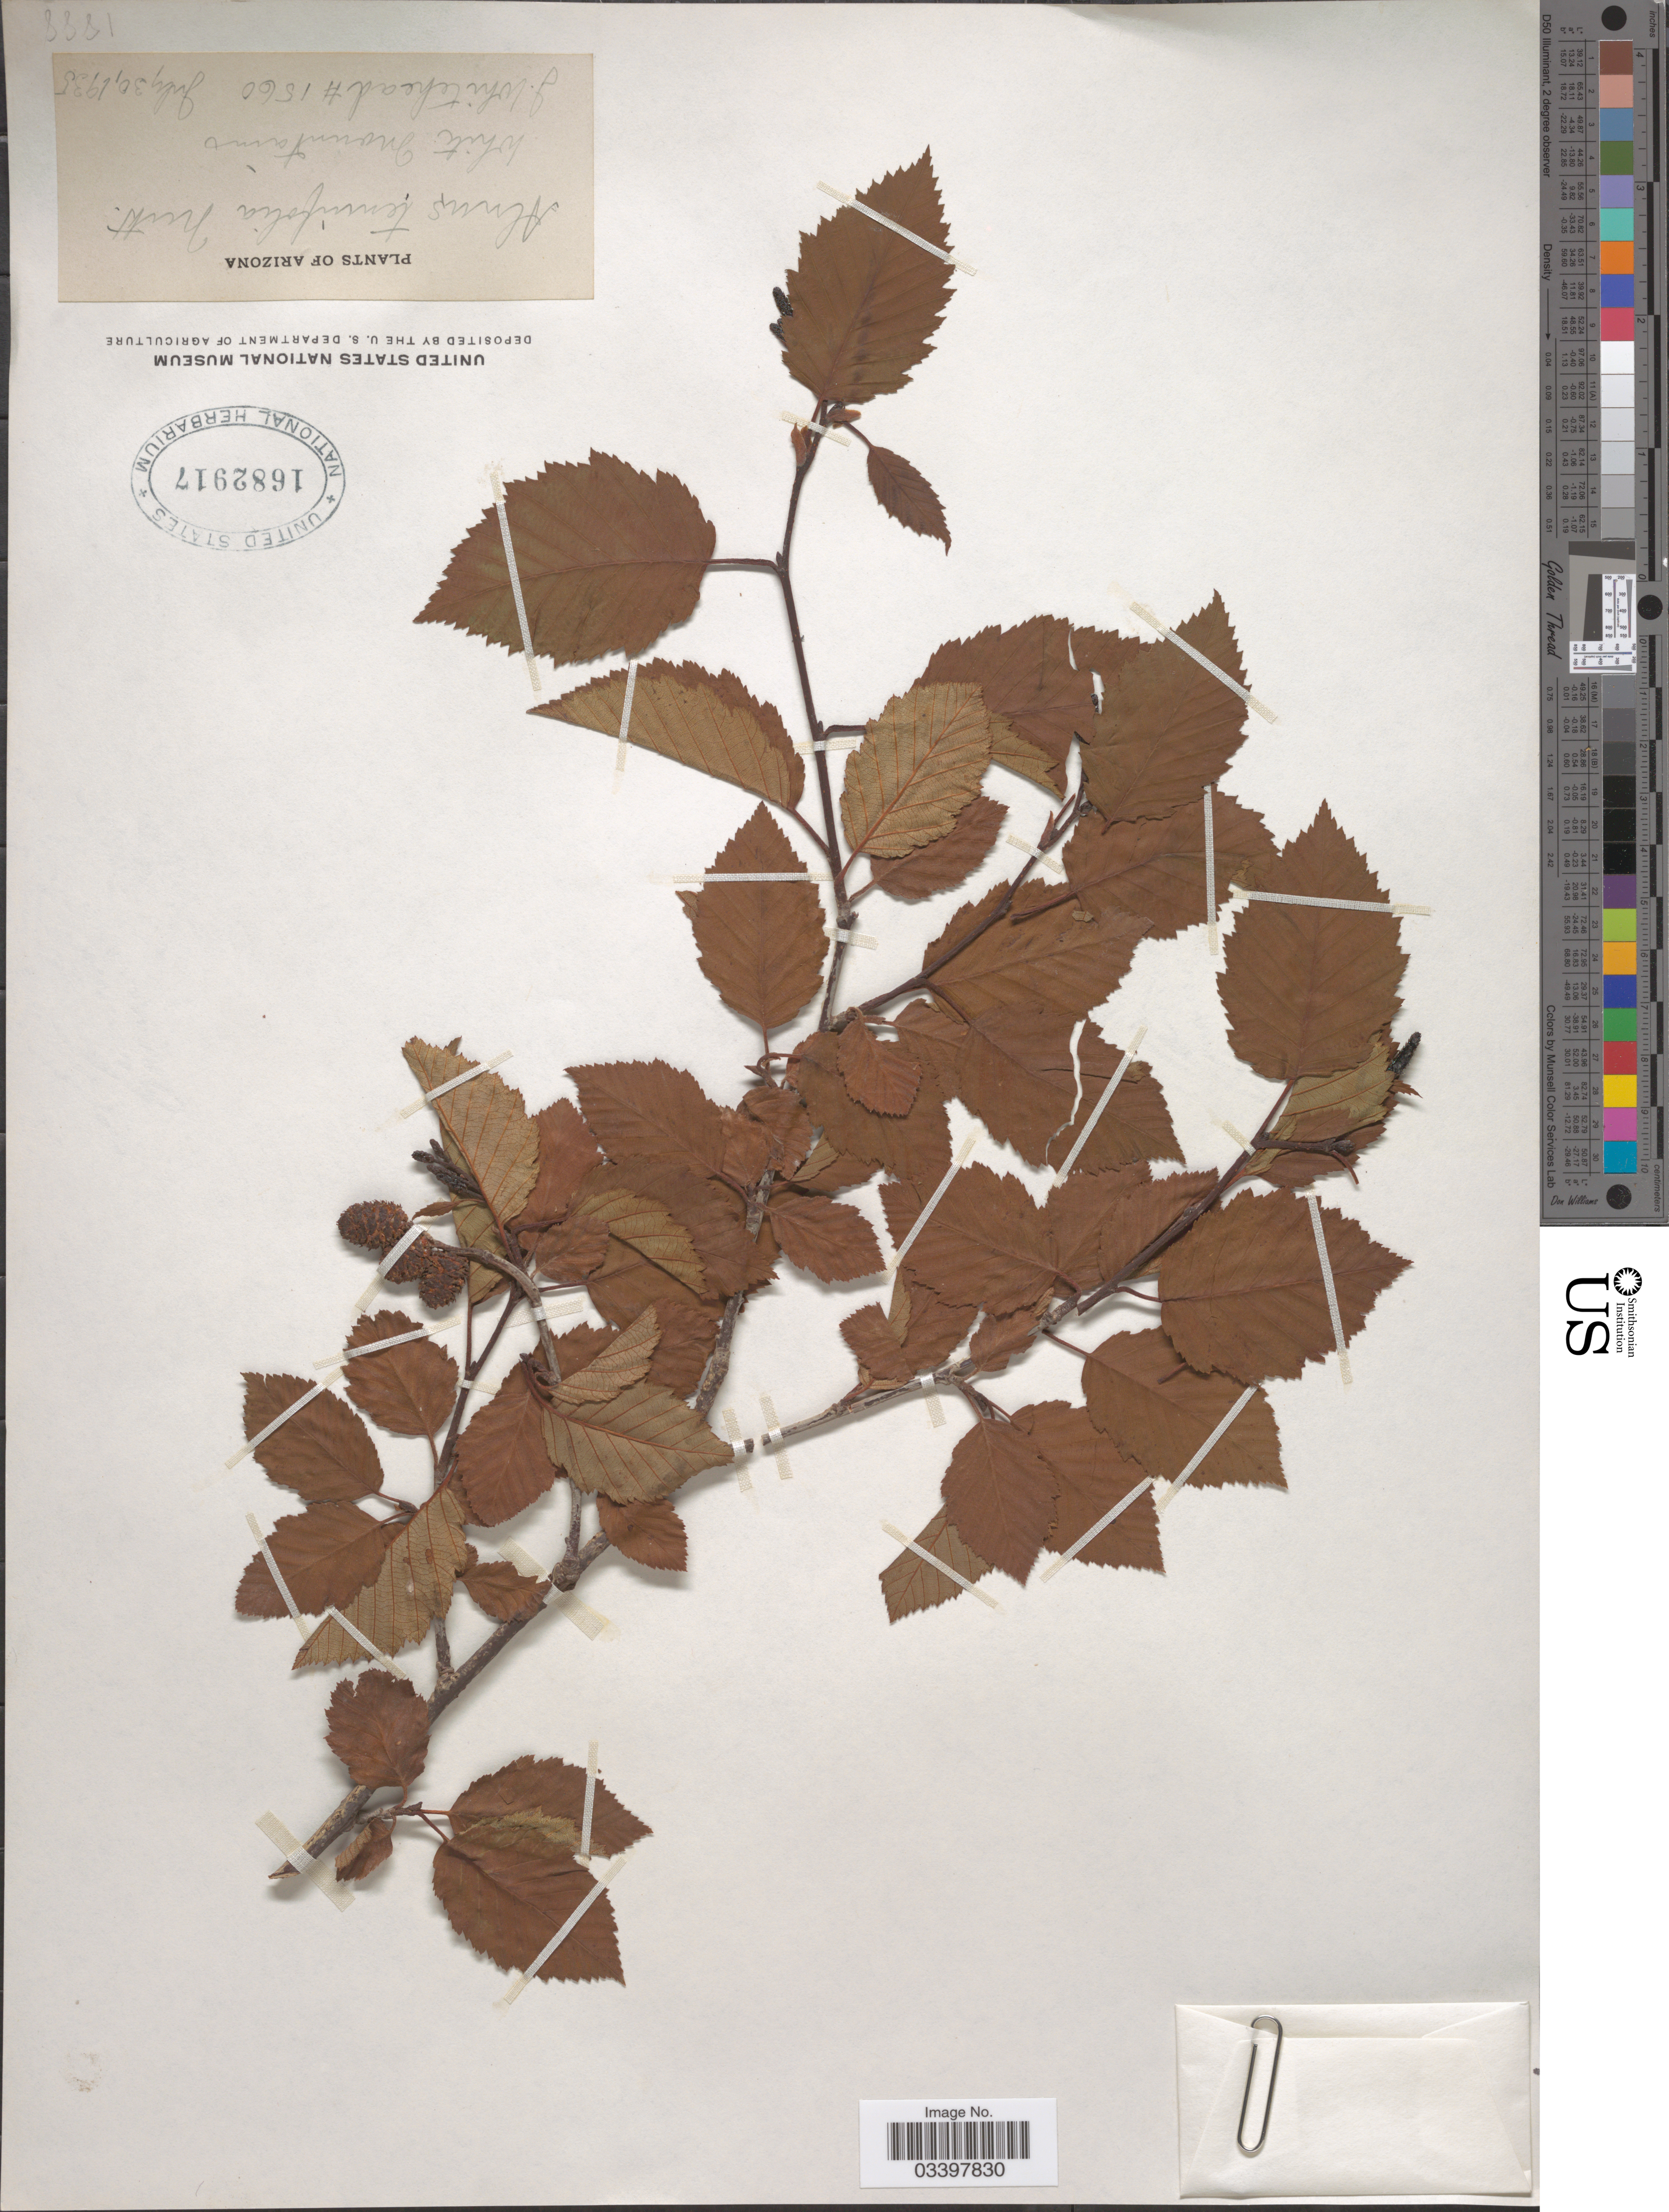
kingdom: Plantae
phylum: Tracheophyta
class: Magnoliopsida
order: Fagales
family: Betulaceae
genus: Alnus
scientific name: Alnus incana subsp. tenuifolia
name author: (Nutt.) Breitung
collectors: J. Whitehead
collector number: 1560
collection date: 1935-07-30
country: United States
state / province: Arizona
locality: White Mountains.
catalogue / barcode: US 1682917